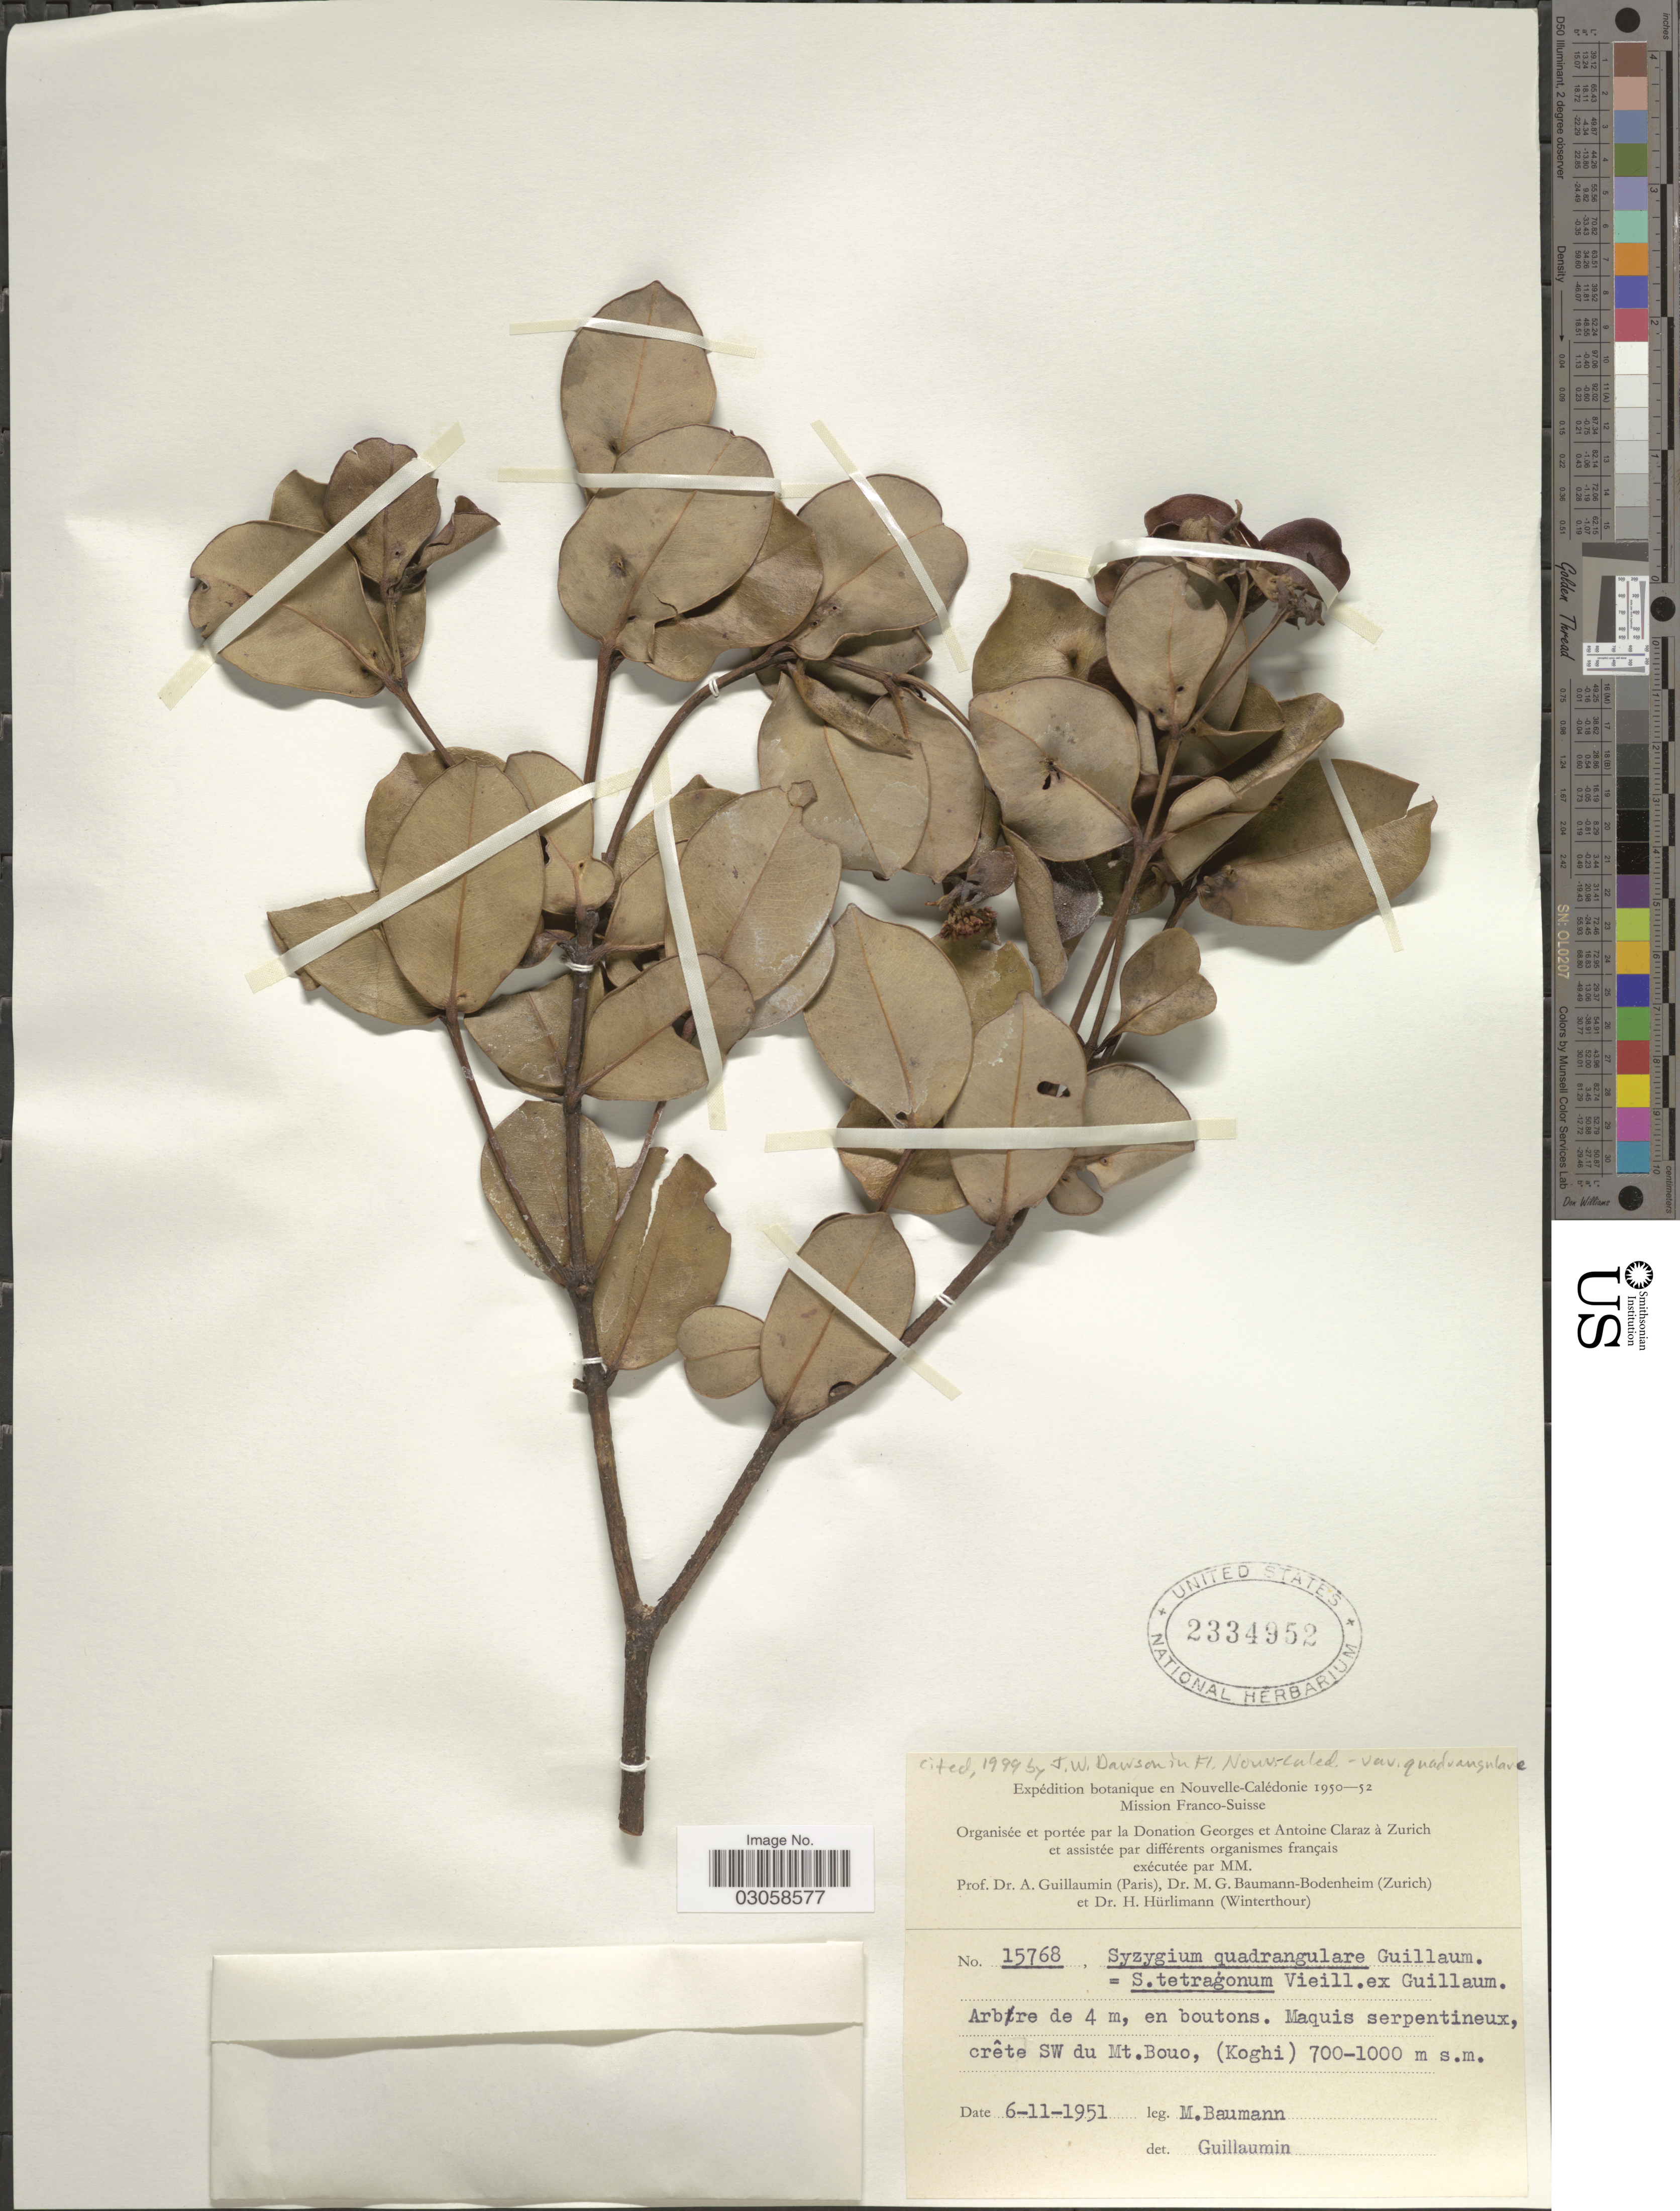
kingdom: Plantae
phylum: Tracheophyta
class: Magnoliopsida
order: Myrtales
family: Myrtaceae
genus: Syzygium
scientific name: Syzygium quadrangulatum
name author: (A. Gray) Merr. & L.M. Perry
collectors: M. G. Baumann-Bodenheim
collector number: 15768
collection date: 1951-11-06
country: New Caledonia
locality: Nouvelle-Calédonie. Maquis serpentineux, crête SW du Mt. Bouo, (Koghi).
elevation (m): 700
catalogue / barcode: US 2334952